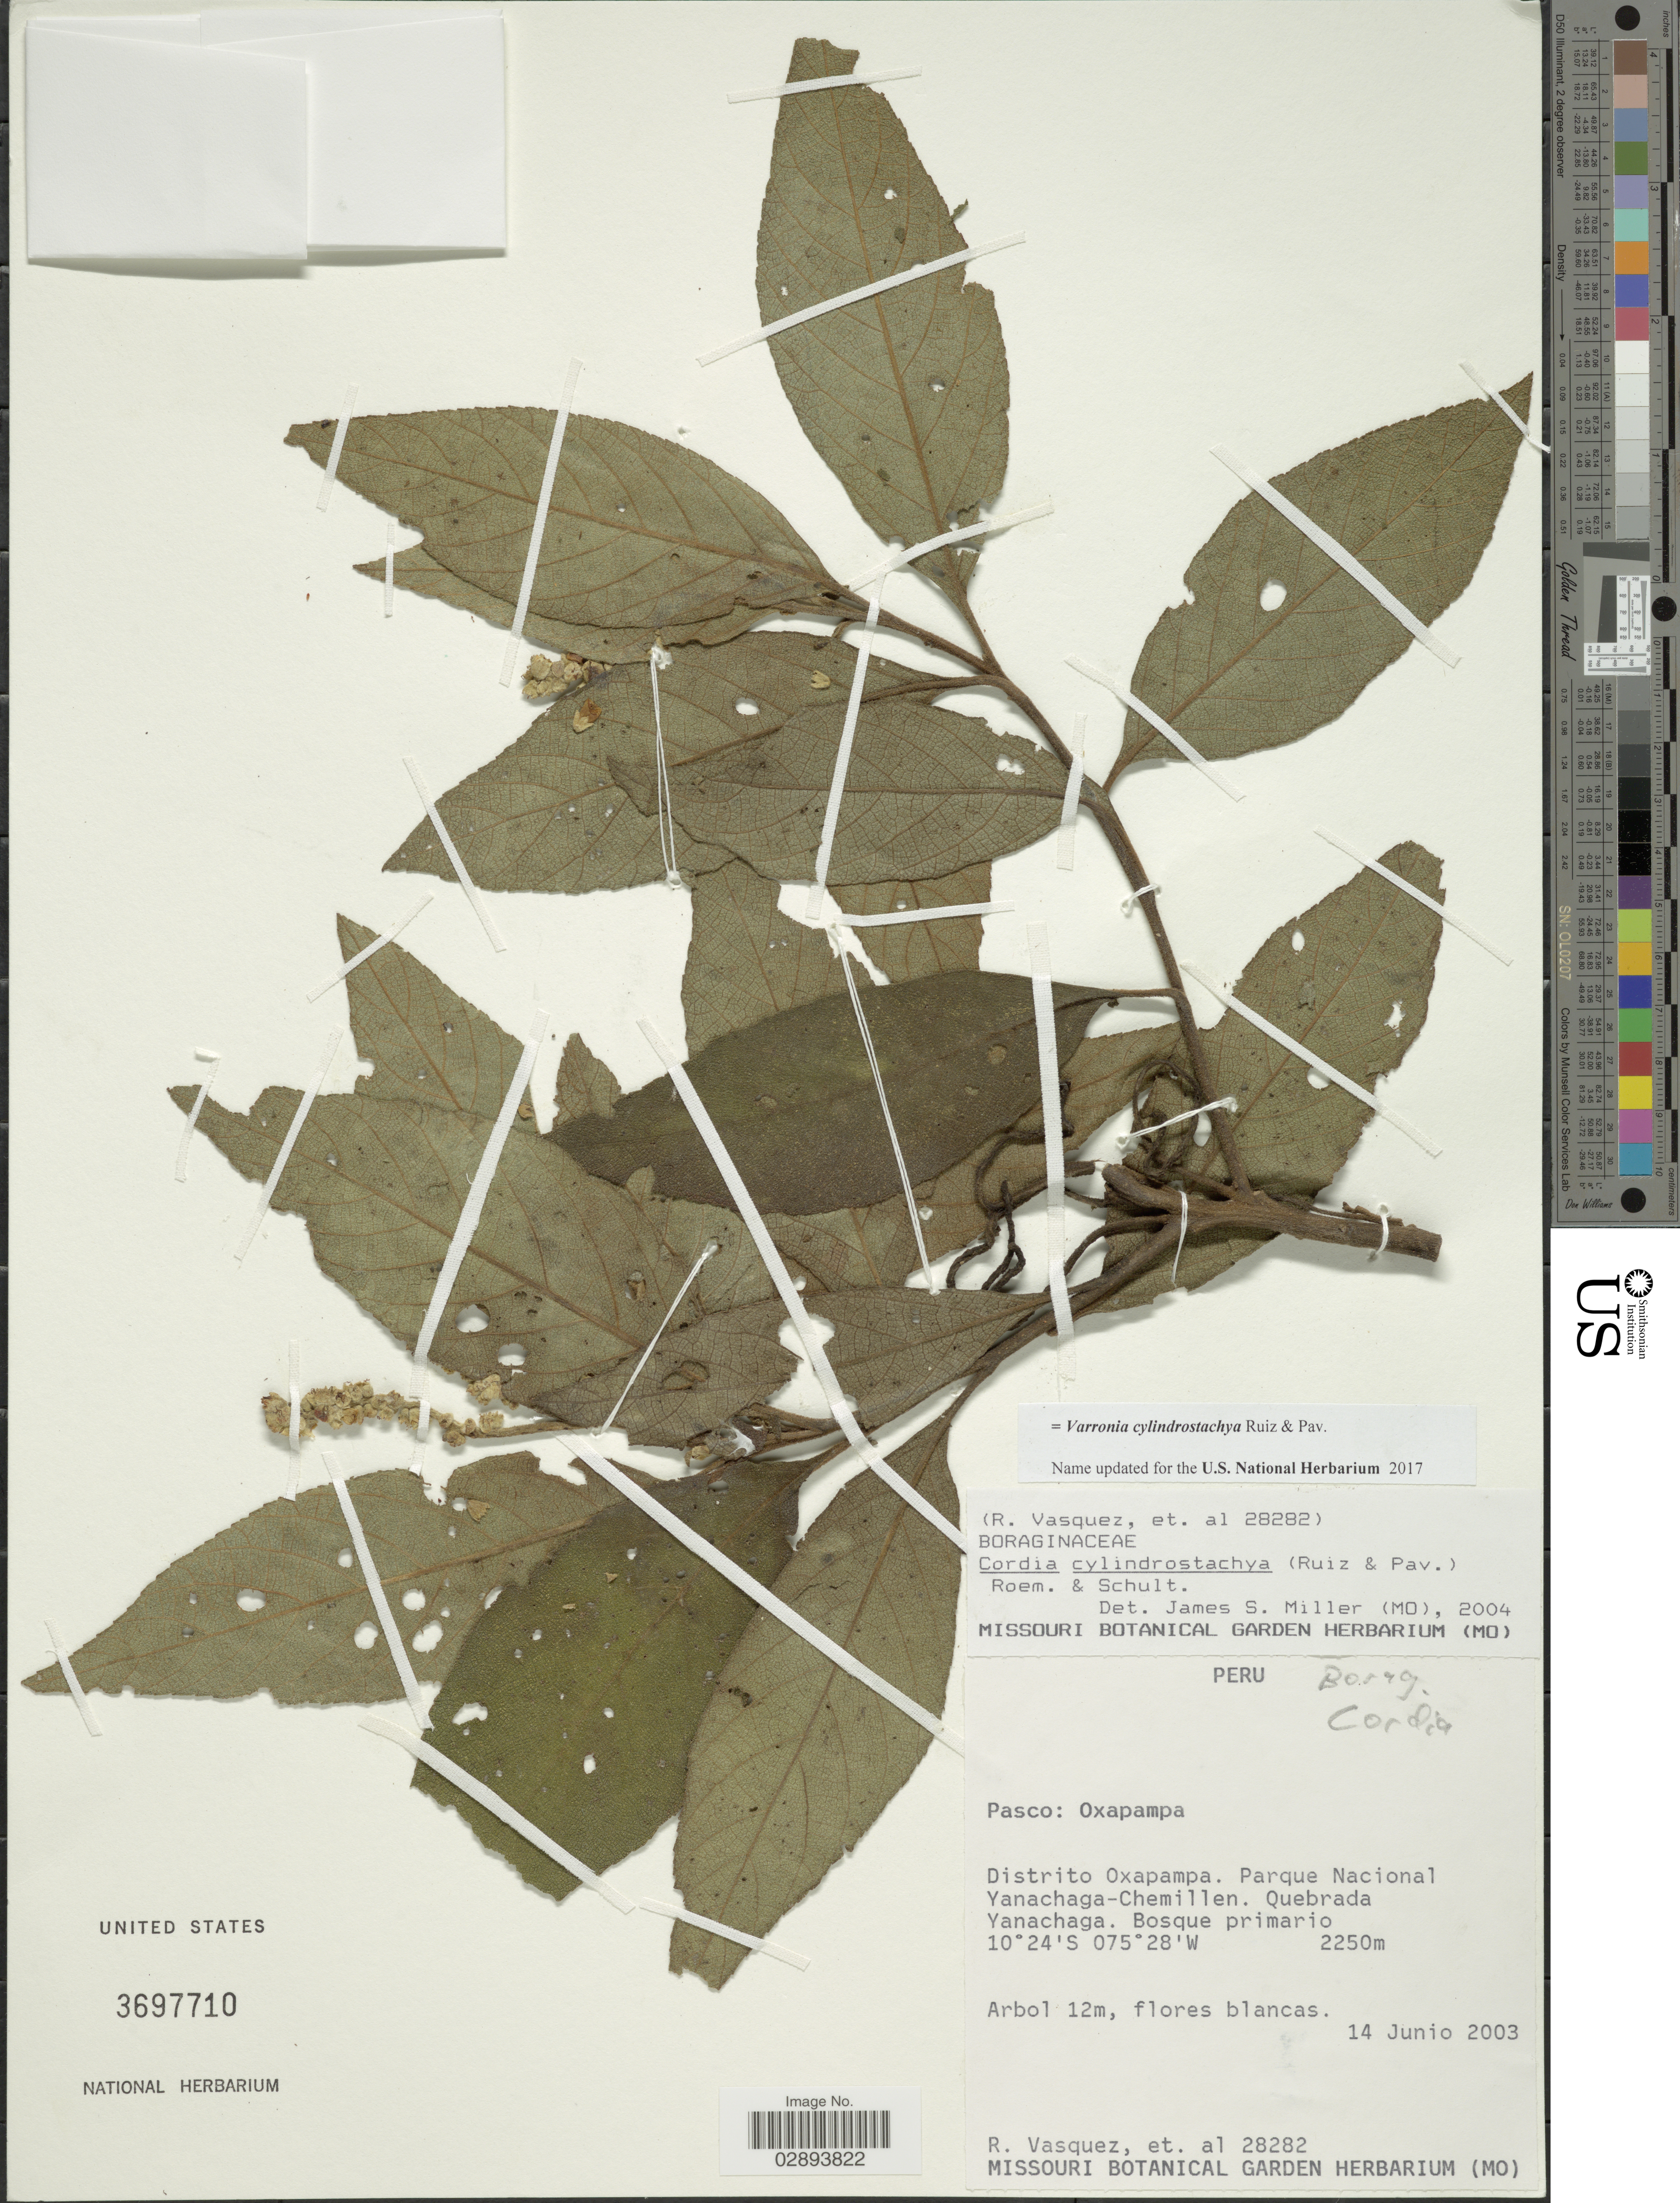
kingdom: Plantae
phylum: Tracheophyta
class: Magnoliopsida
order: Boraginales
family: Cordiaceae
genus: Varronia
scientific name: Varronia cylindrostachya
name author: Ruiz & Pav.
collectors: R. Vasquez & et al.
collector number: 28282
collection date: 2003-06-14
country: Peru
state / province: Pasco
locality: Oxapampa, Distrito Oxapampa, Parque Nacional Yanachaga-Chemillen, Quebrada Yanachaga.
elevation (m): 2250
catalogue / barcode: US 3697710